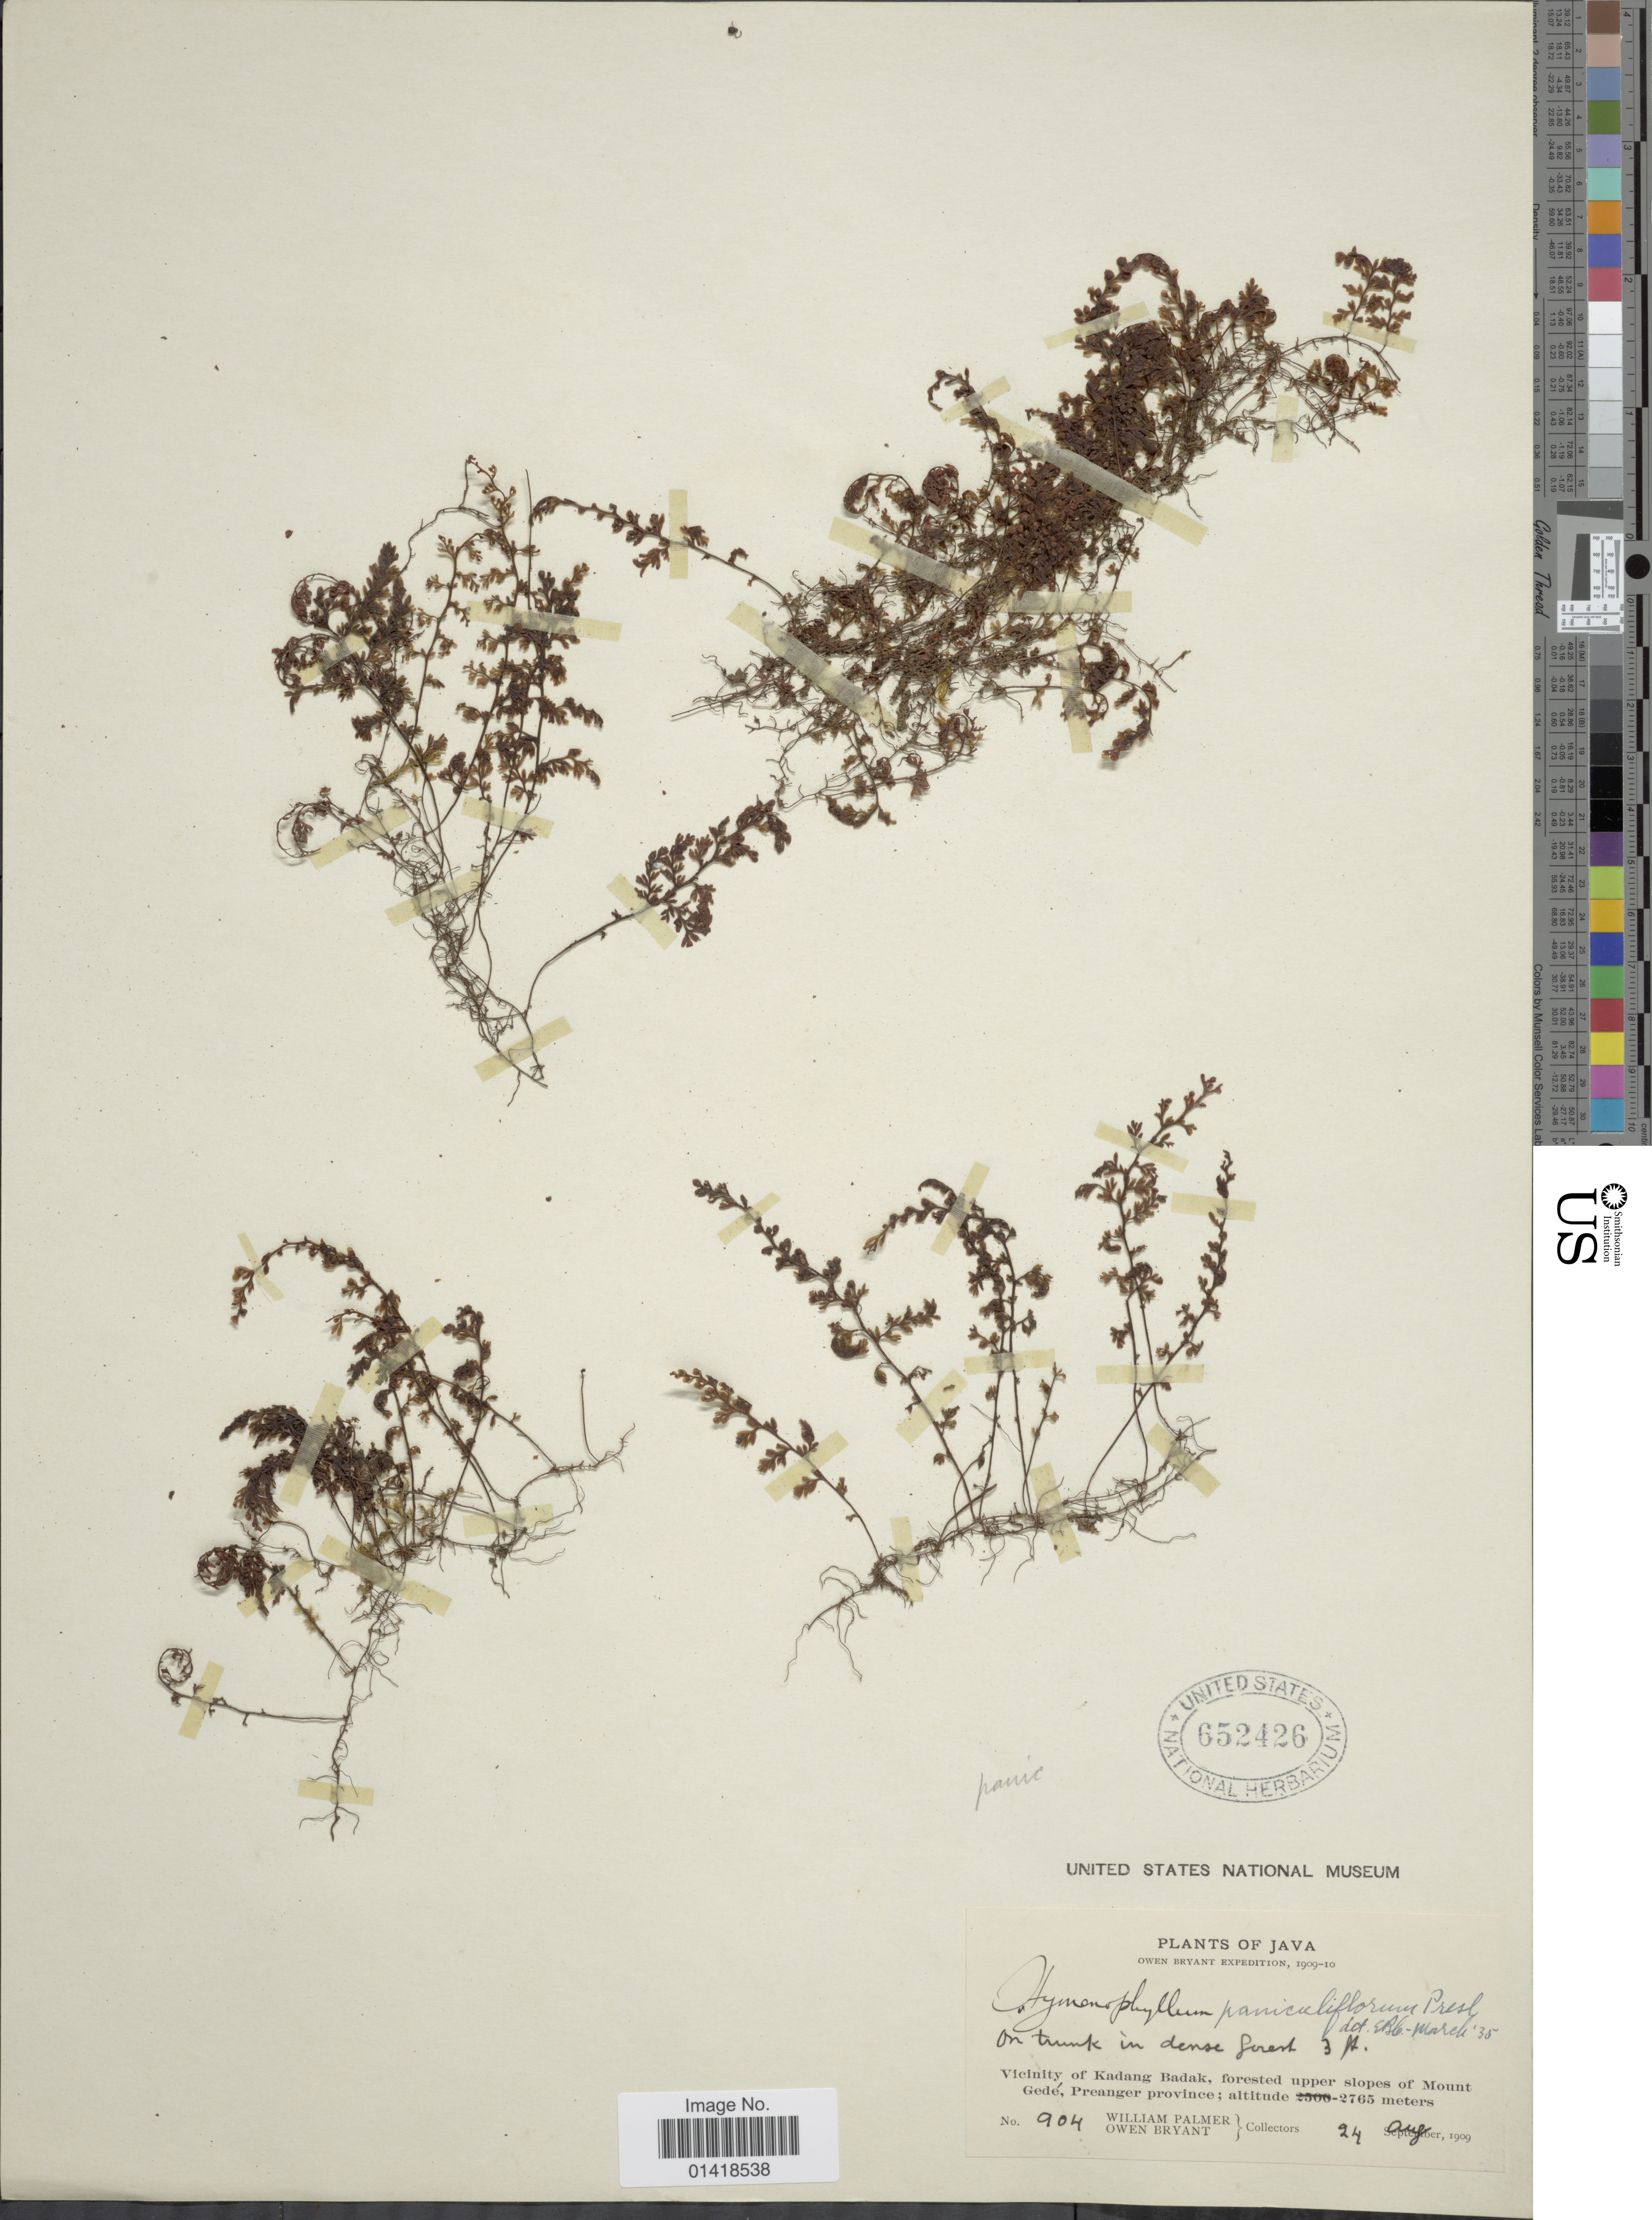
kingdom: Plantae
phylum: Tracheophyta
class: Polypodiopsida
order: Hymenophyllales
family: Hymenophyllaceae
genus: Hymenophyllum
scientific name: Hymenophyllum paniculiflorum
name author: C. Presl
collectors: W. Palmer & O. Bryant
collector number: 904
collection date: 1909-08-24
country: Indonesia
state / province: Java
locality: Vicinity of Kadang Badak, forested upper slope of Mount Gede, Preanger province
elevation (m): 2765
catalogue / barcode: US 652426